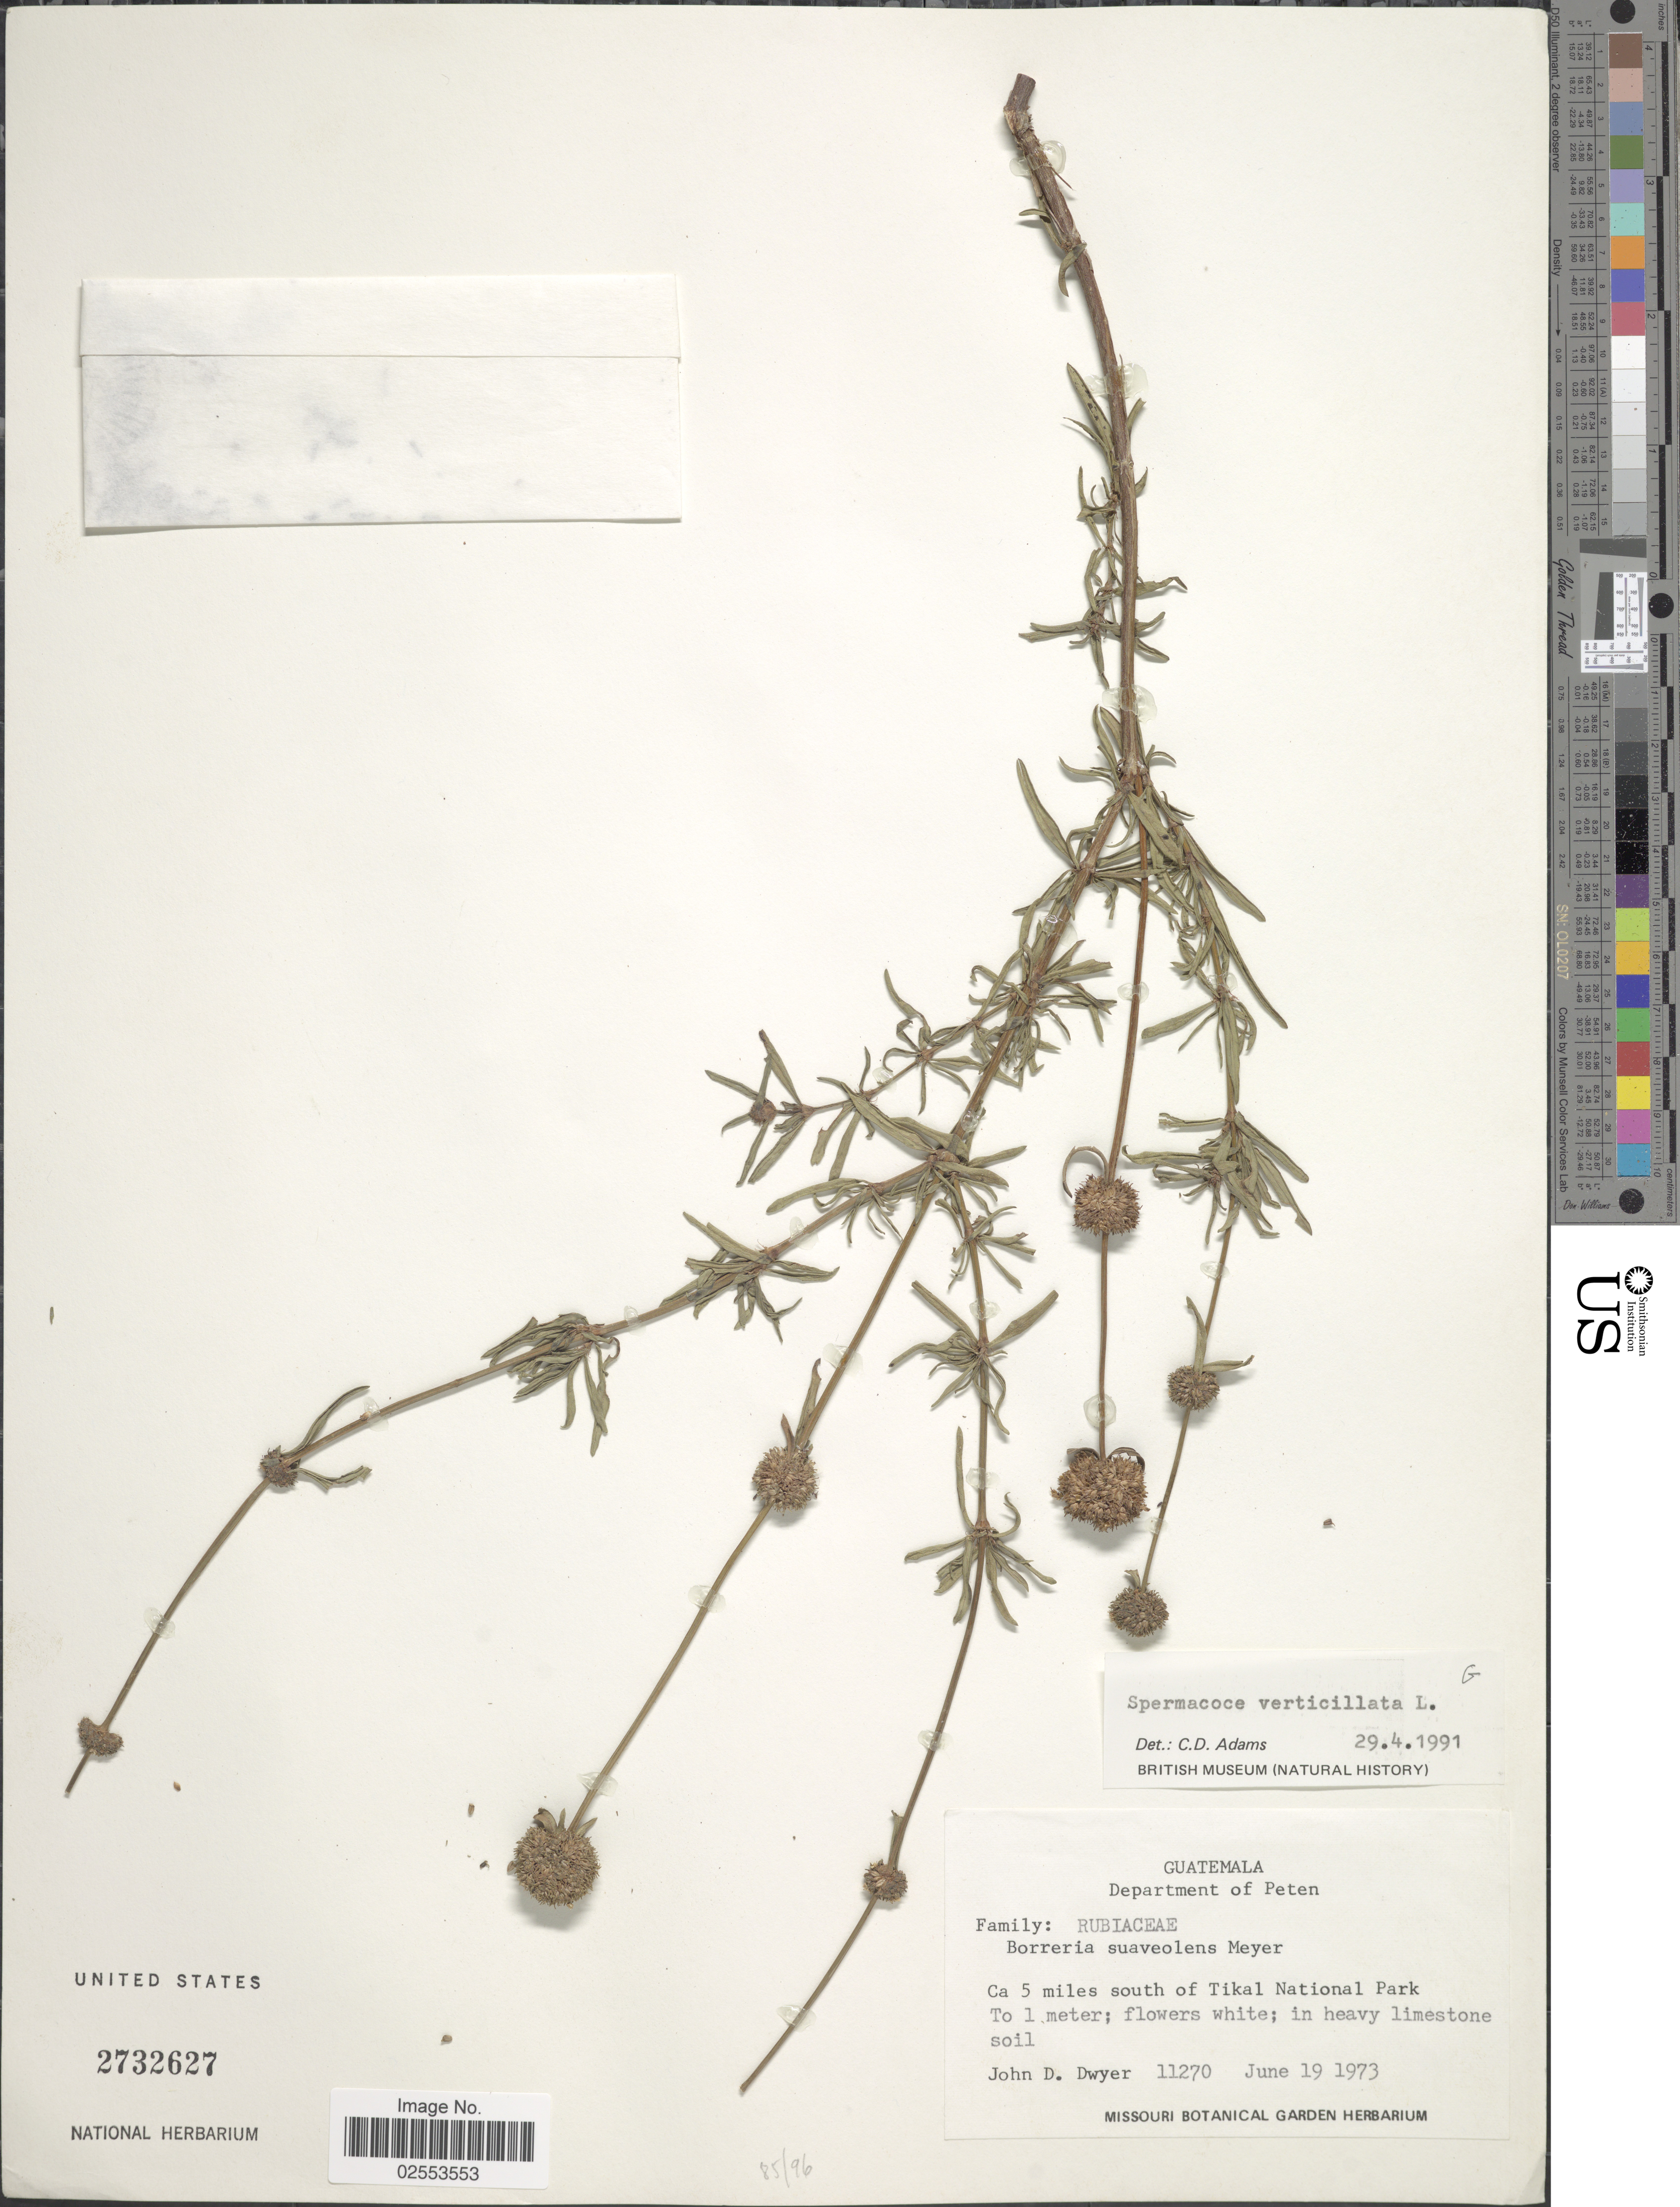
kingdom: Plantae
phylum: Tracheophyta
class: Magnoliopsida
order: Gentianales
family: Rubiaceae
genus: Spermacoce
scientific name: Spermacoce verticillata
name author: L.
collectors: J. D. Dwyer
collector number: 11270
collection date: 1973-06-19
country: Guatemala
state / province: El Petén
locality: Ca 5 miles south of Tikal National Park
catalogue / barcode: US 2732627